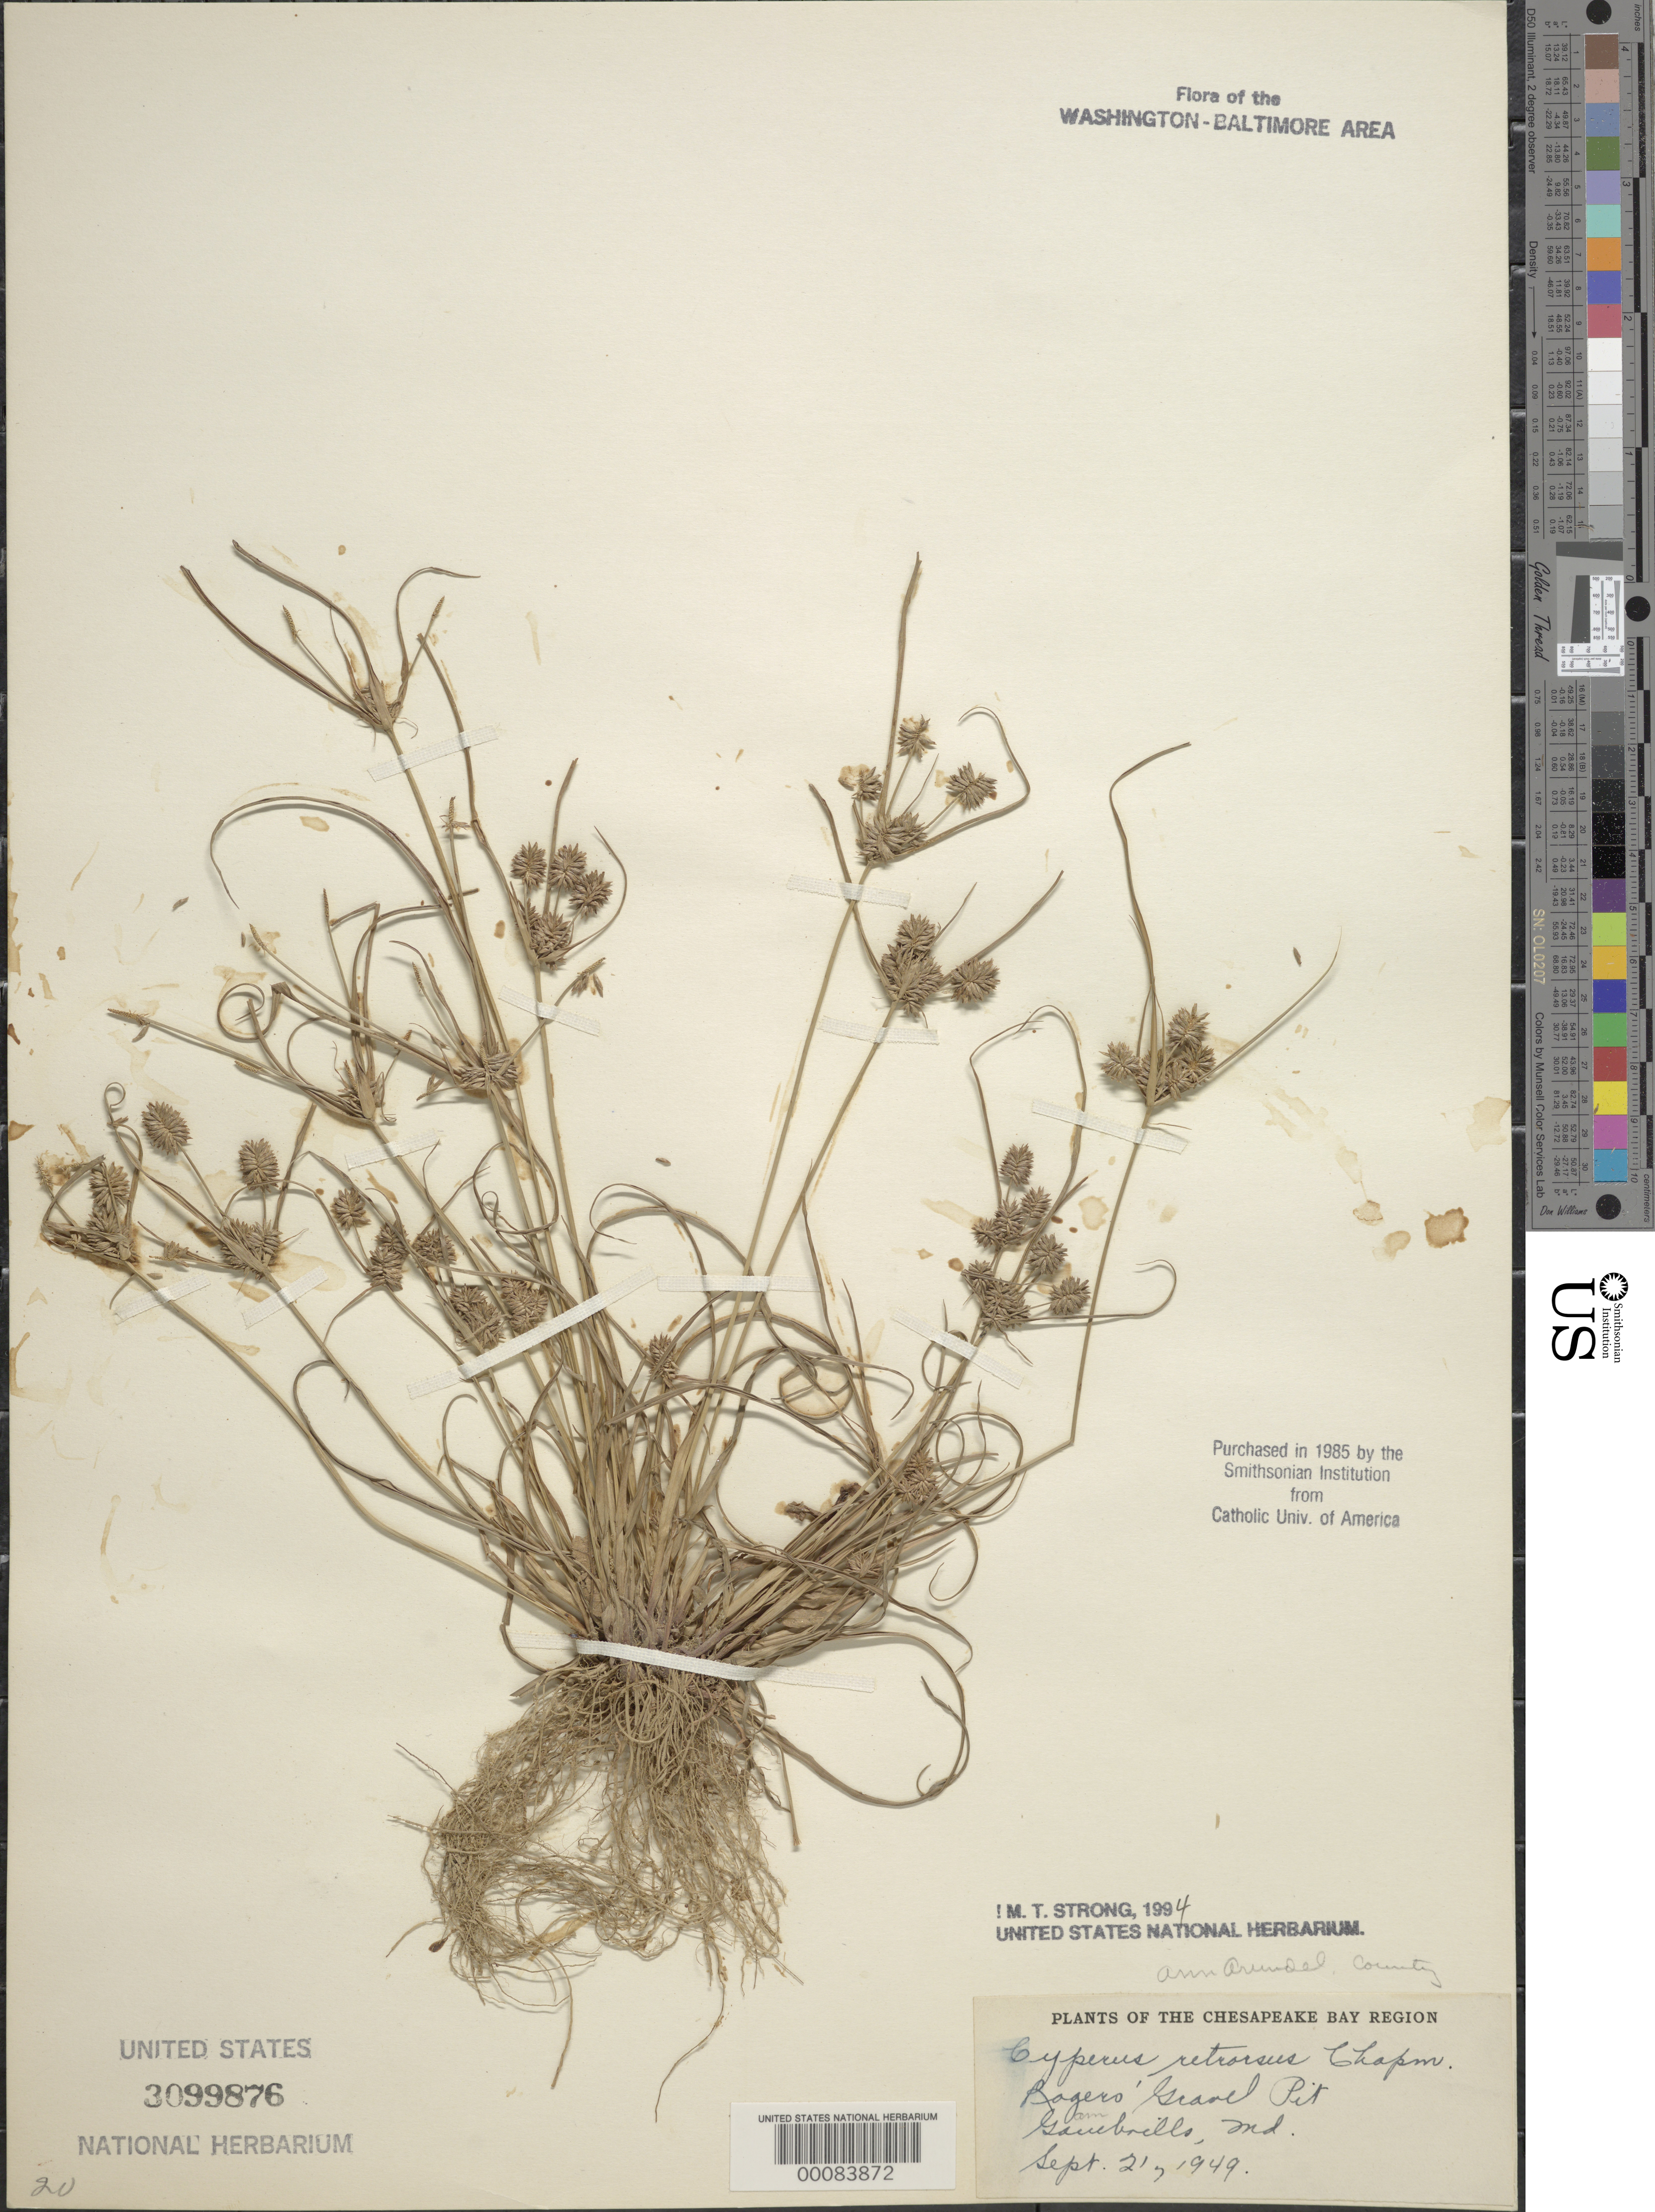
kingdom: Plantae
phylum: Tracheophyta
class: Liliopsida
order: Poales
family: Cyperaceae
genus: Cyperus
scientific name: Cyperus retrorsus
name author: Chapm.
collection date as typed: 21 Sep 1949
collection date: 1949-09-21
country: United States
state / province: Maryland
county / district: Anne Arundel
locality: Rogers Gravel Pit Gambrills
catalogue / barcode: US 3099876